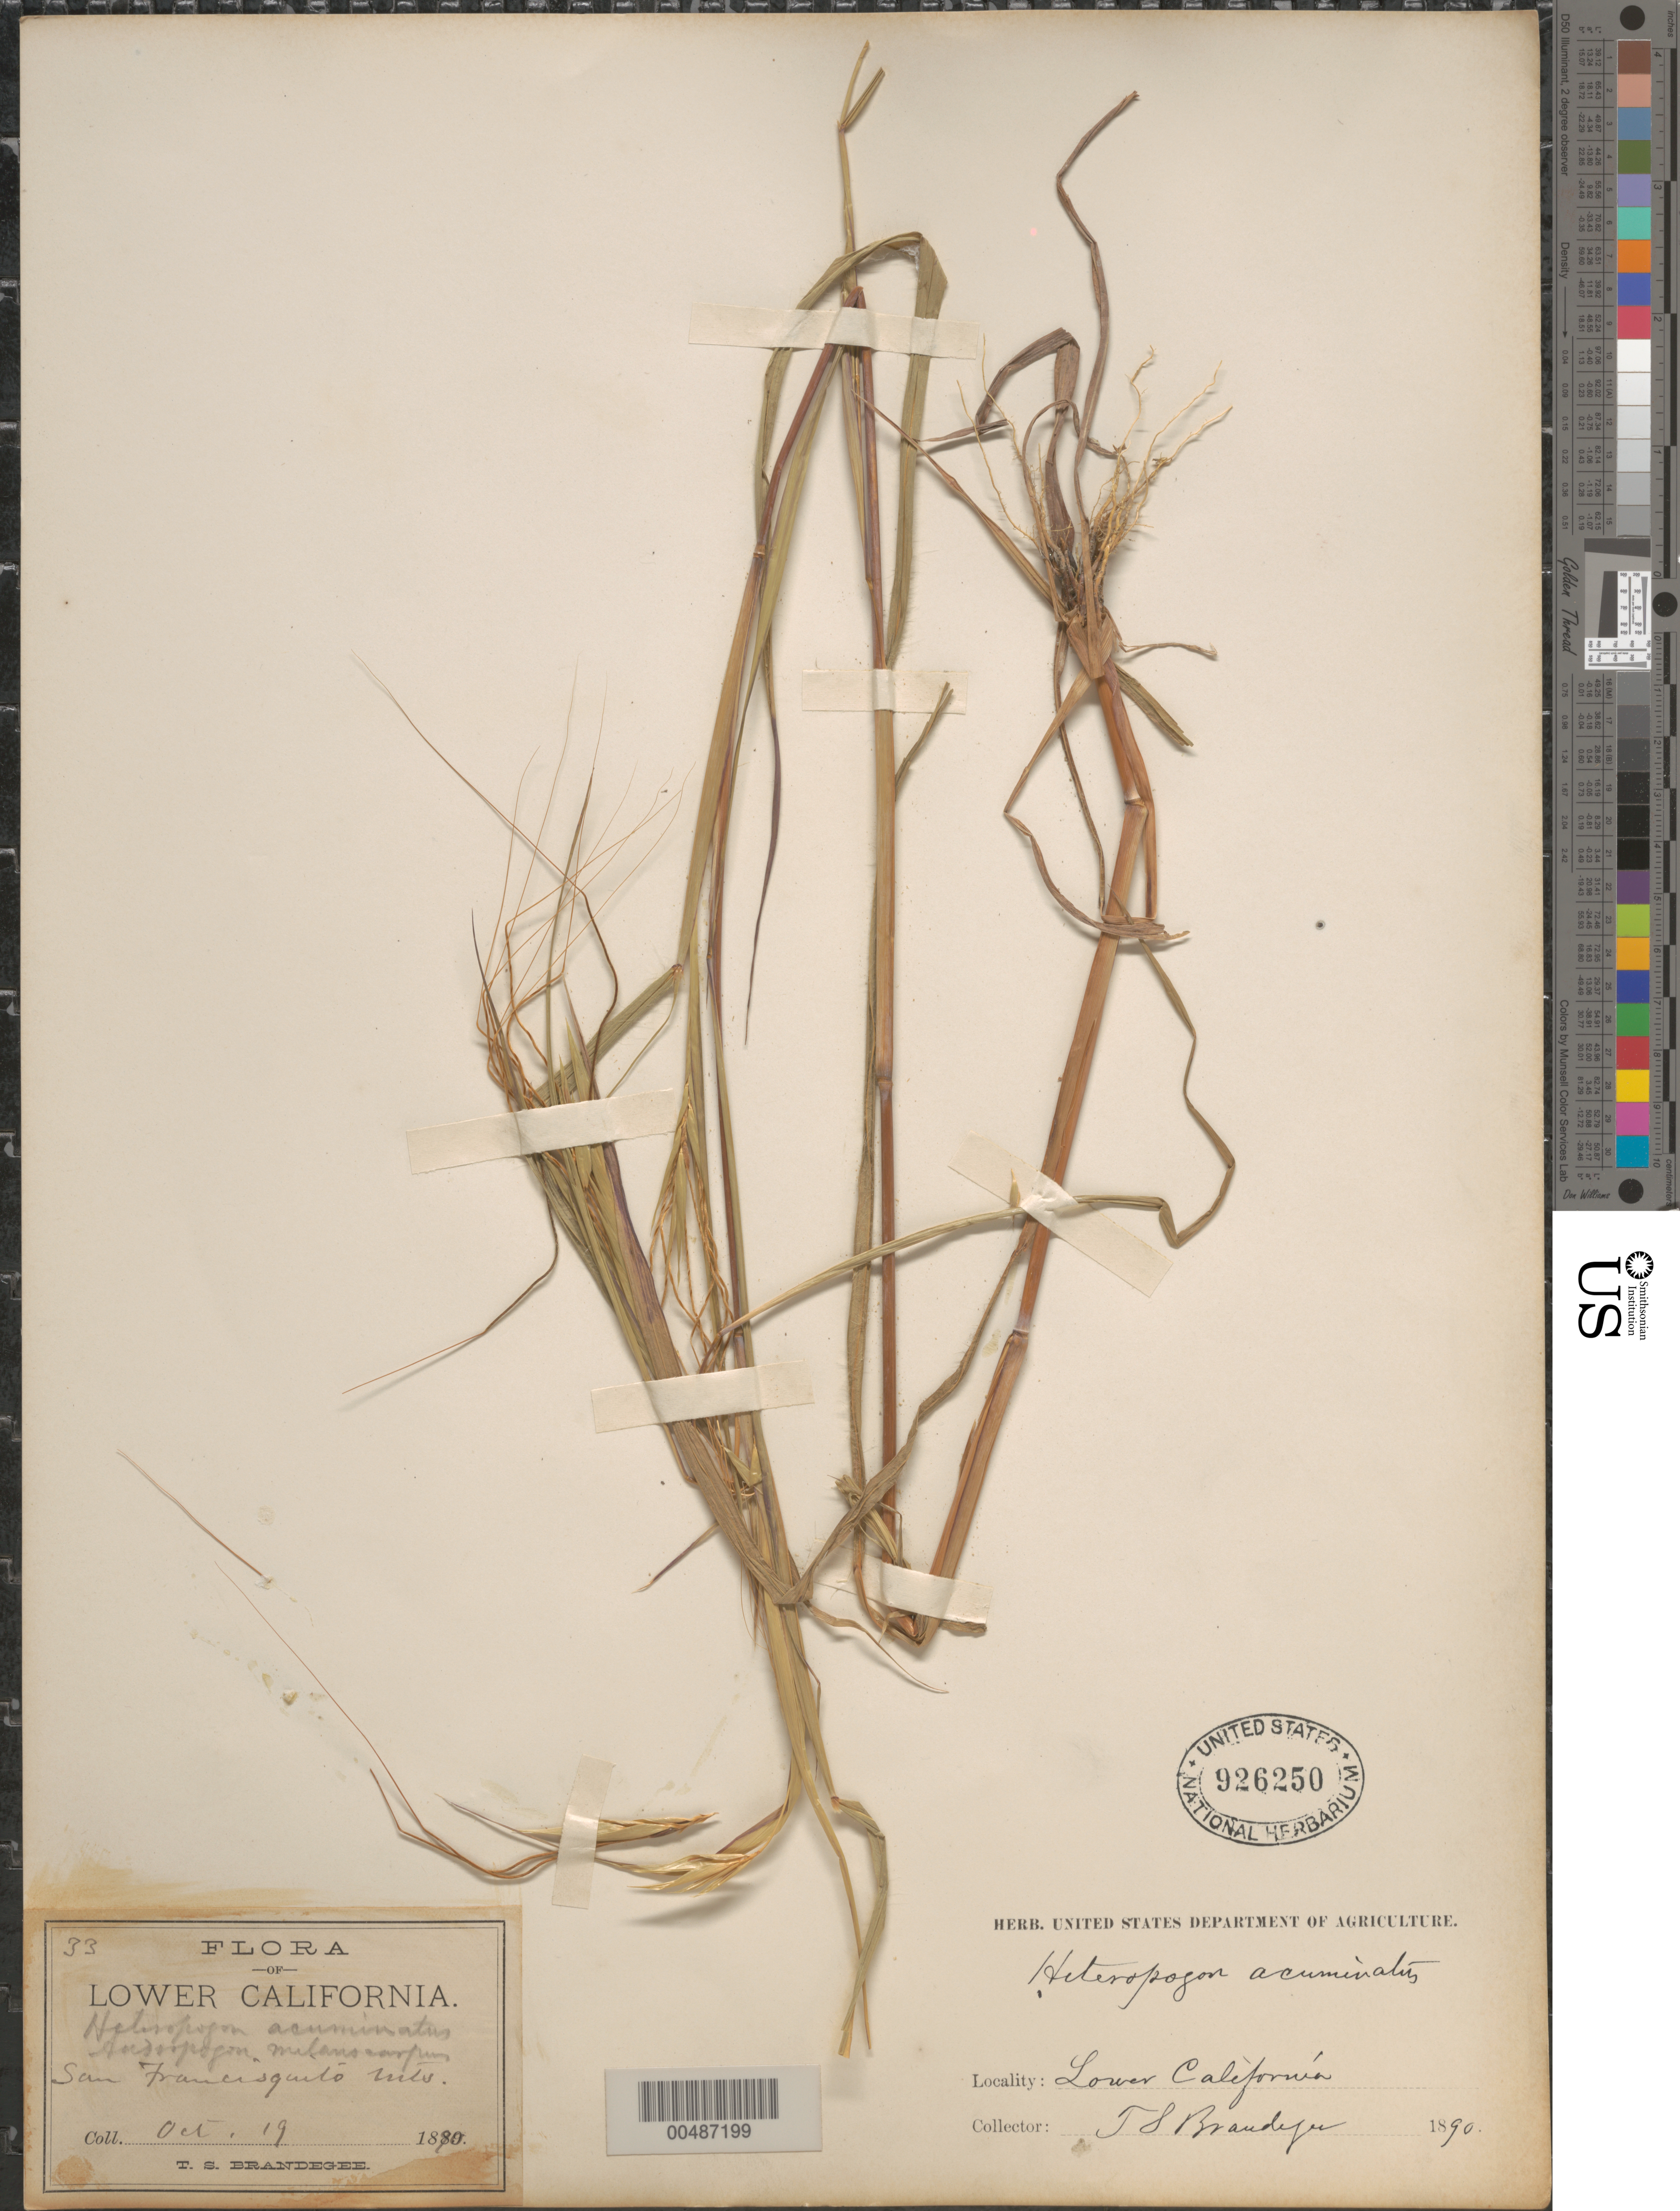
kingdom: Plantae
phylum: Tracheophyta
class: Liliopsida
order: Poales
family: Poaceae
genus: Heteropogon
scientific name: Heteropogon melanocarpus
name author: (Elliott) Benth.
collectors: T. S. Brandegee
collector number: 33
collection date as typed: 19 Oct 1890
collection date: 1890-10-19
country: Mexico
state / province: Baja California Norte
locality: San Francisquito Mts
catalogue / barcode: US 926250